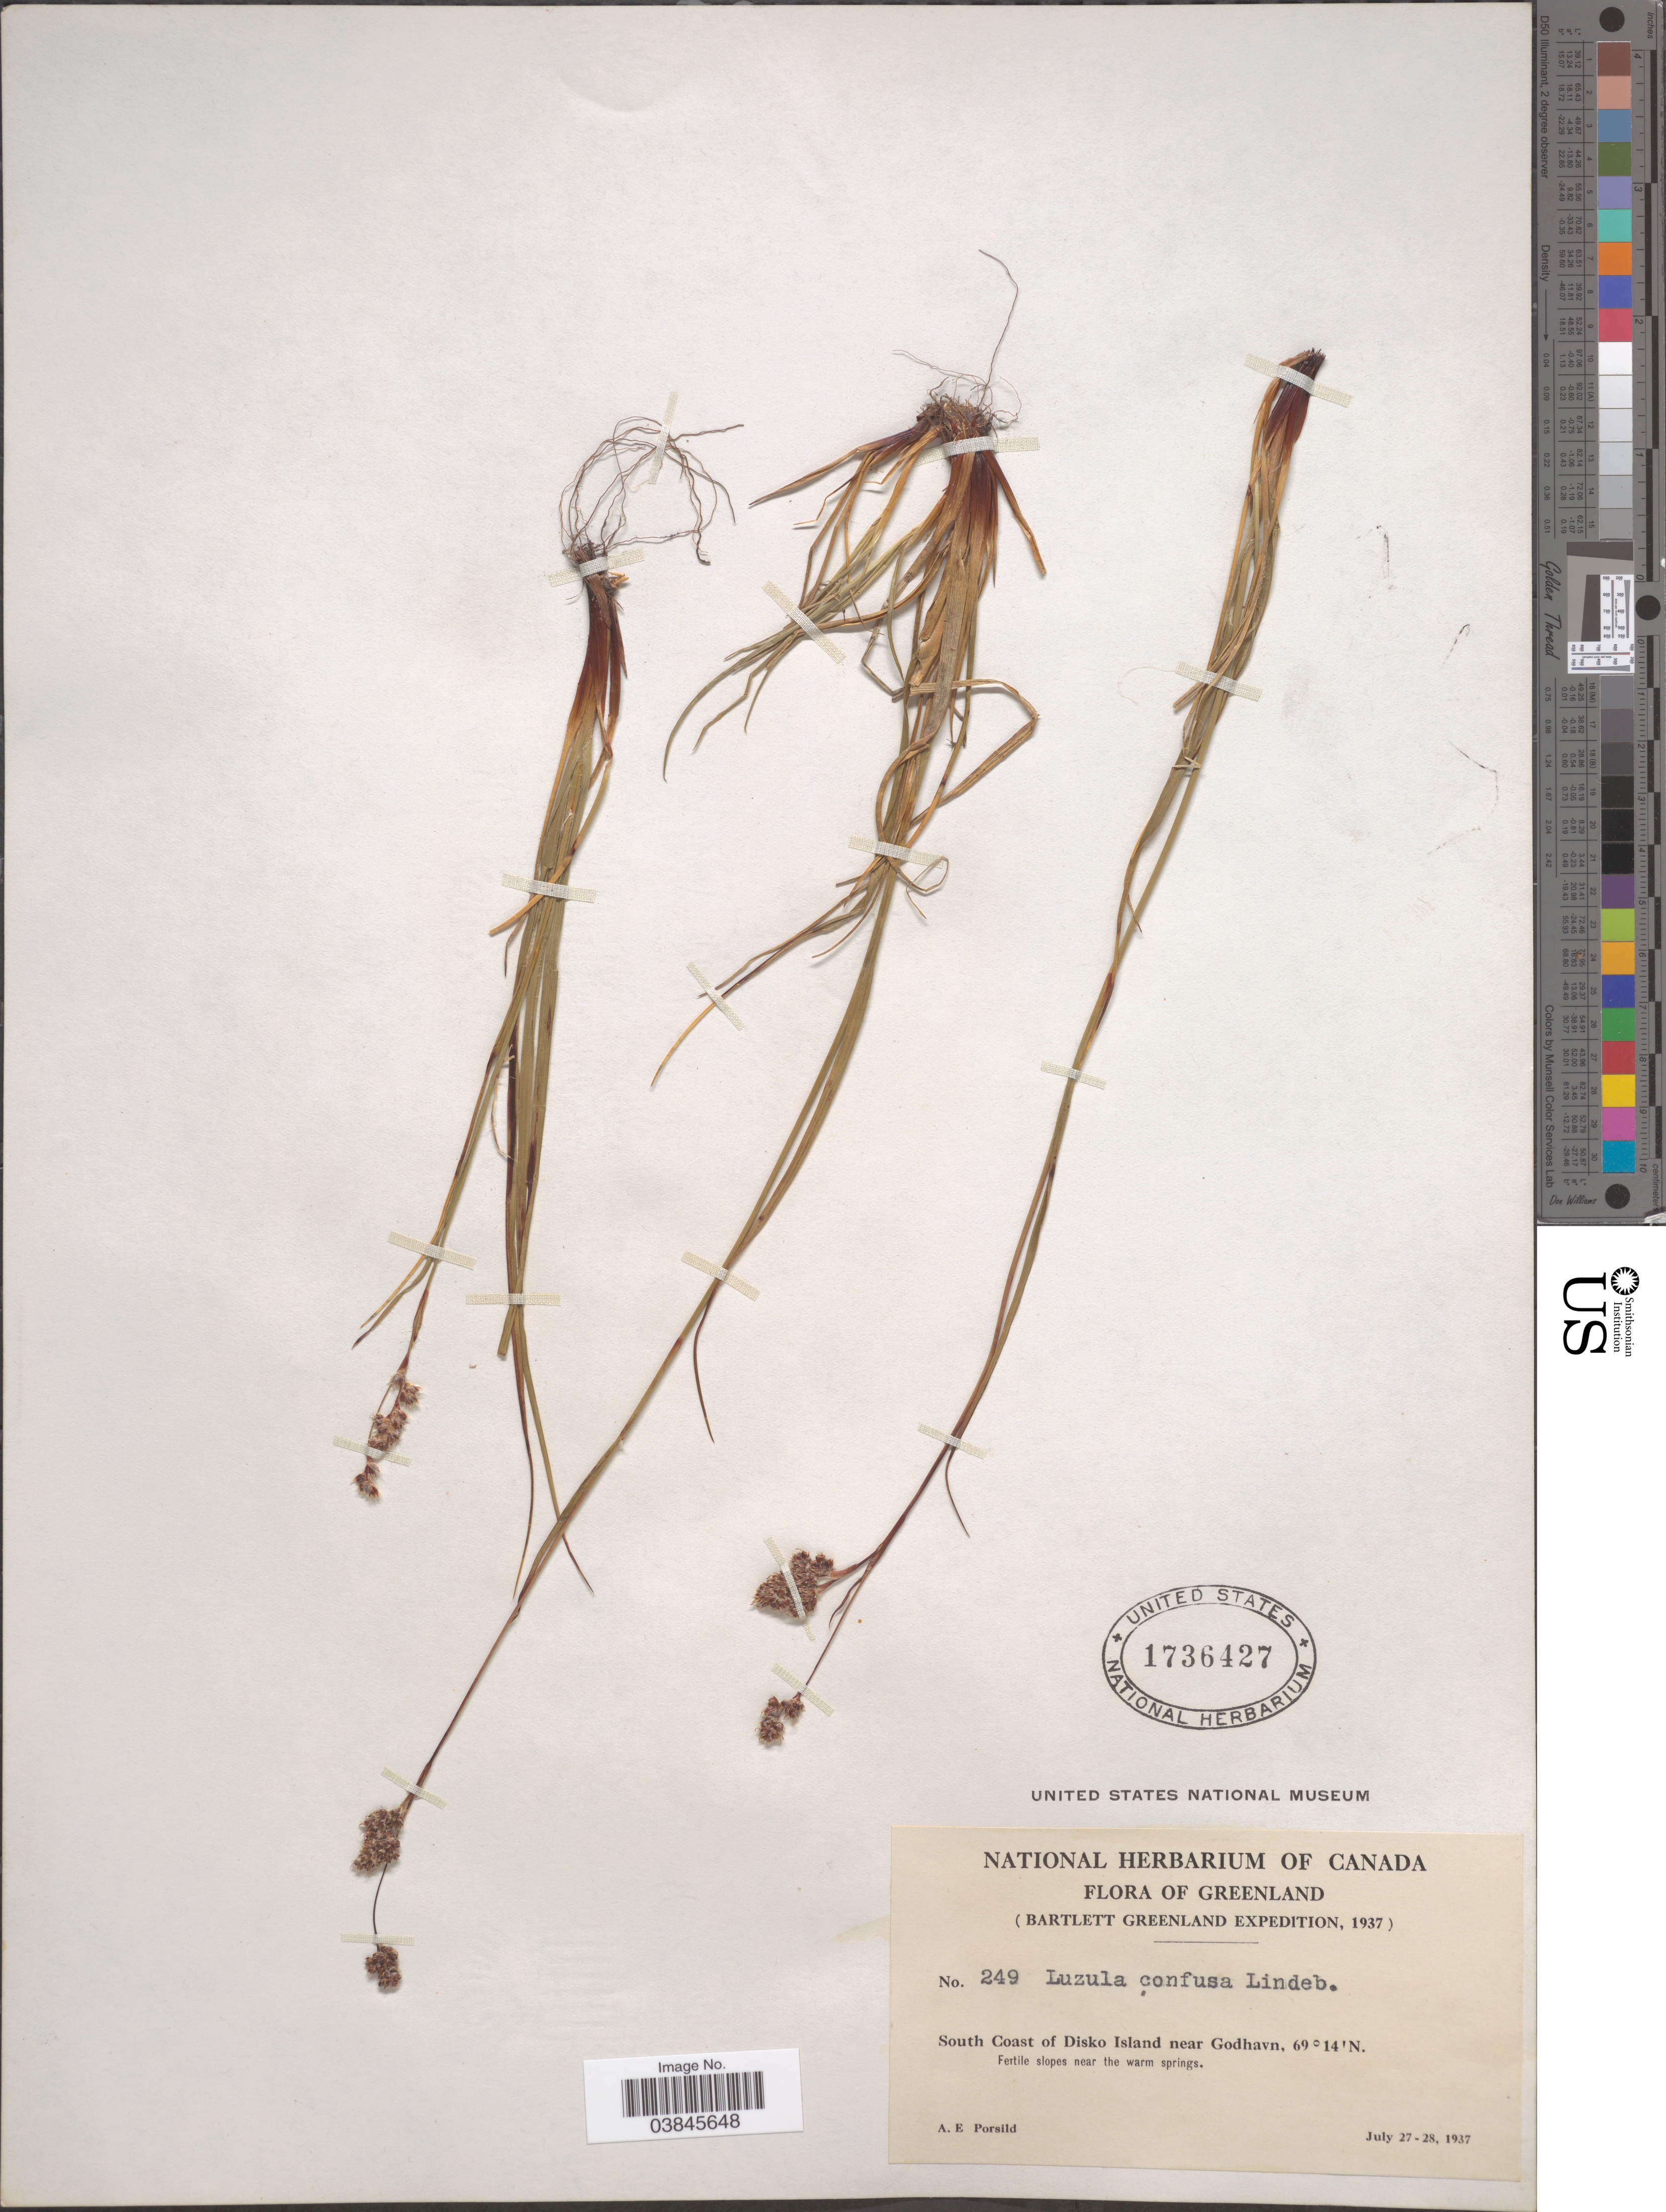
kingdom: Plantae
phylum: Tracheophyta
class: Liliopsida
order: Poales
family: Juncaceae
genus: Luzula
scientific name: Luzula confusa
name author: Lindeb.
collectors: A. E. Porsild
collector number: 249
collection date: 1937-07-27/1937-07-28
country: Greenland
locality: South Coast of Disko Island near Godhavn.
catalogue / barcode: US 1736427